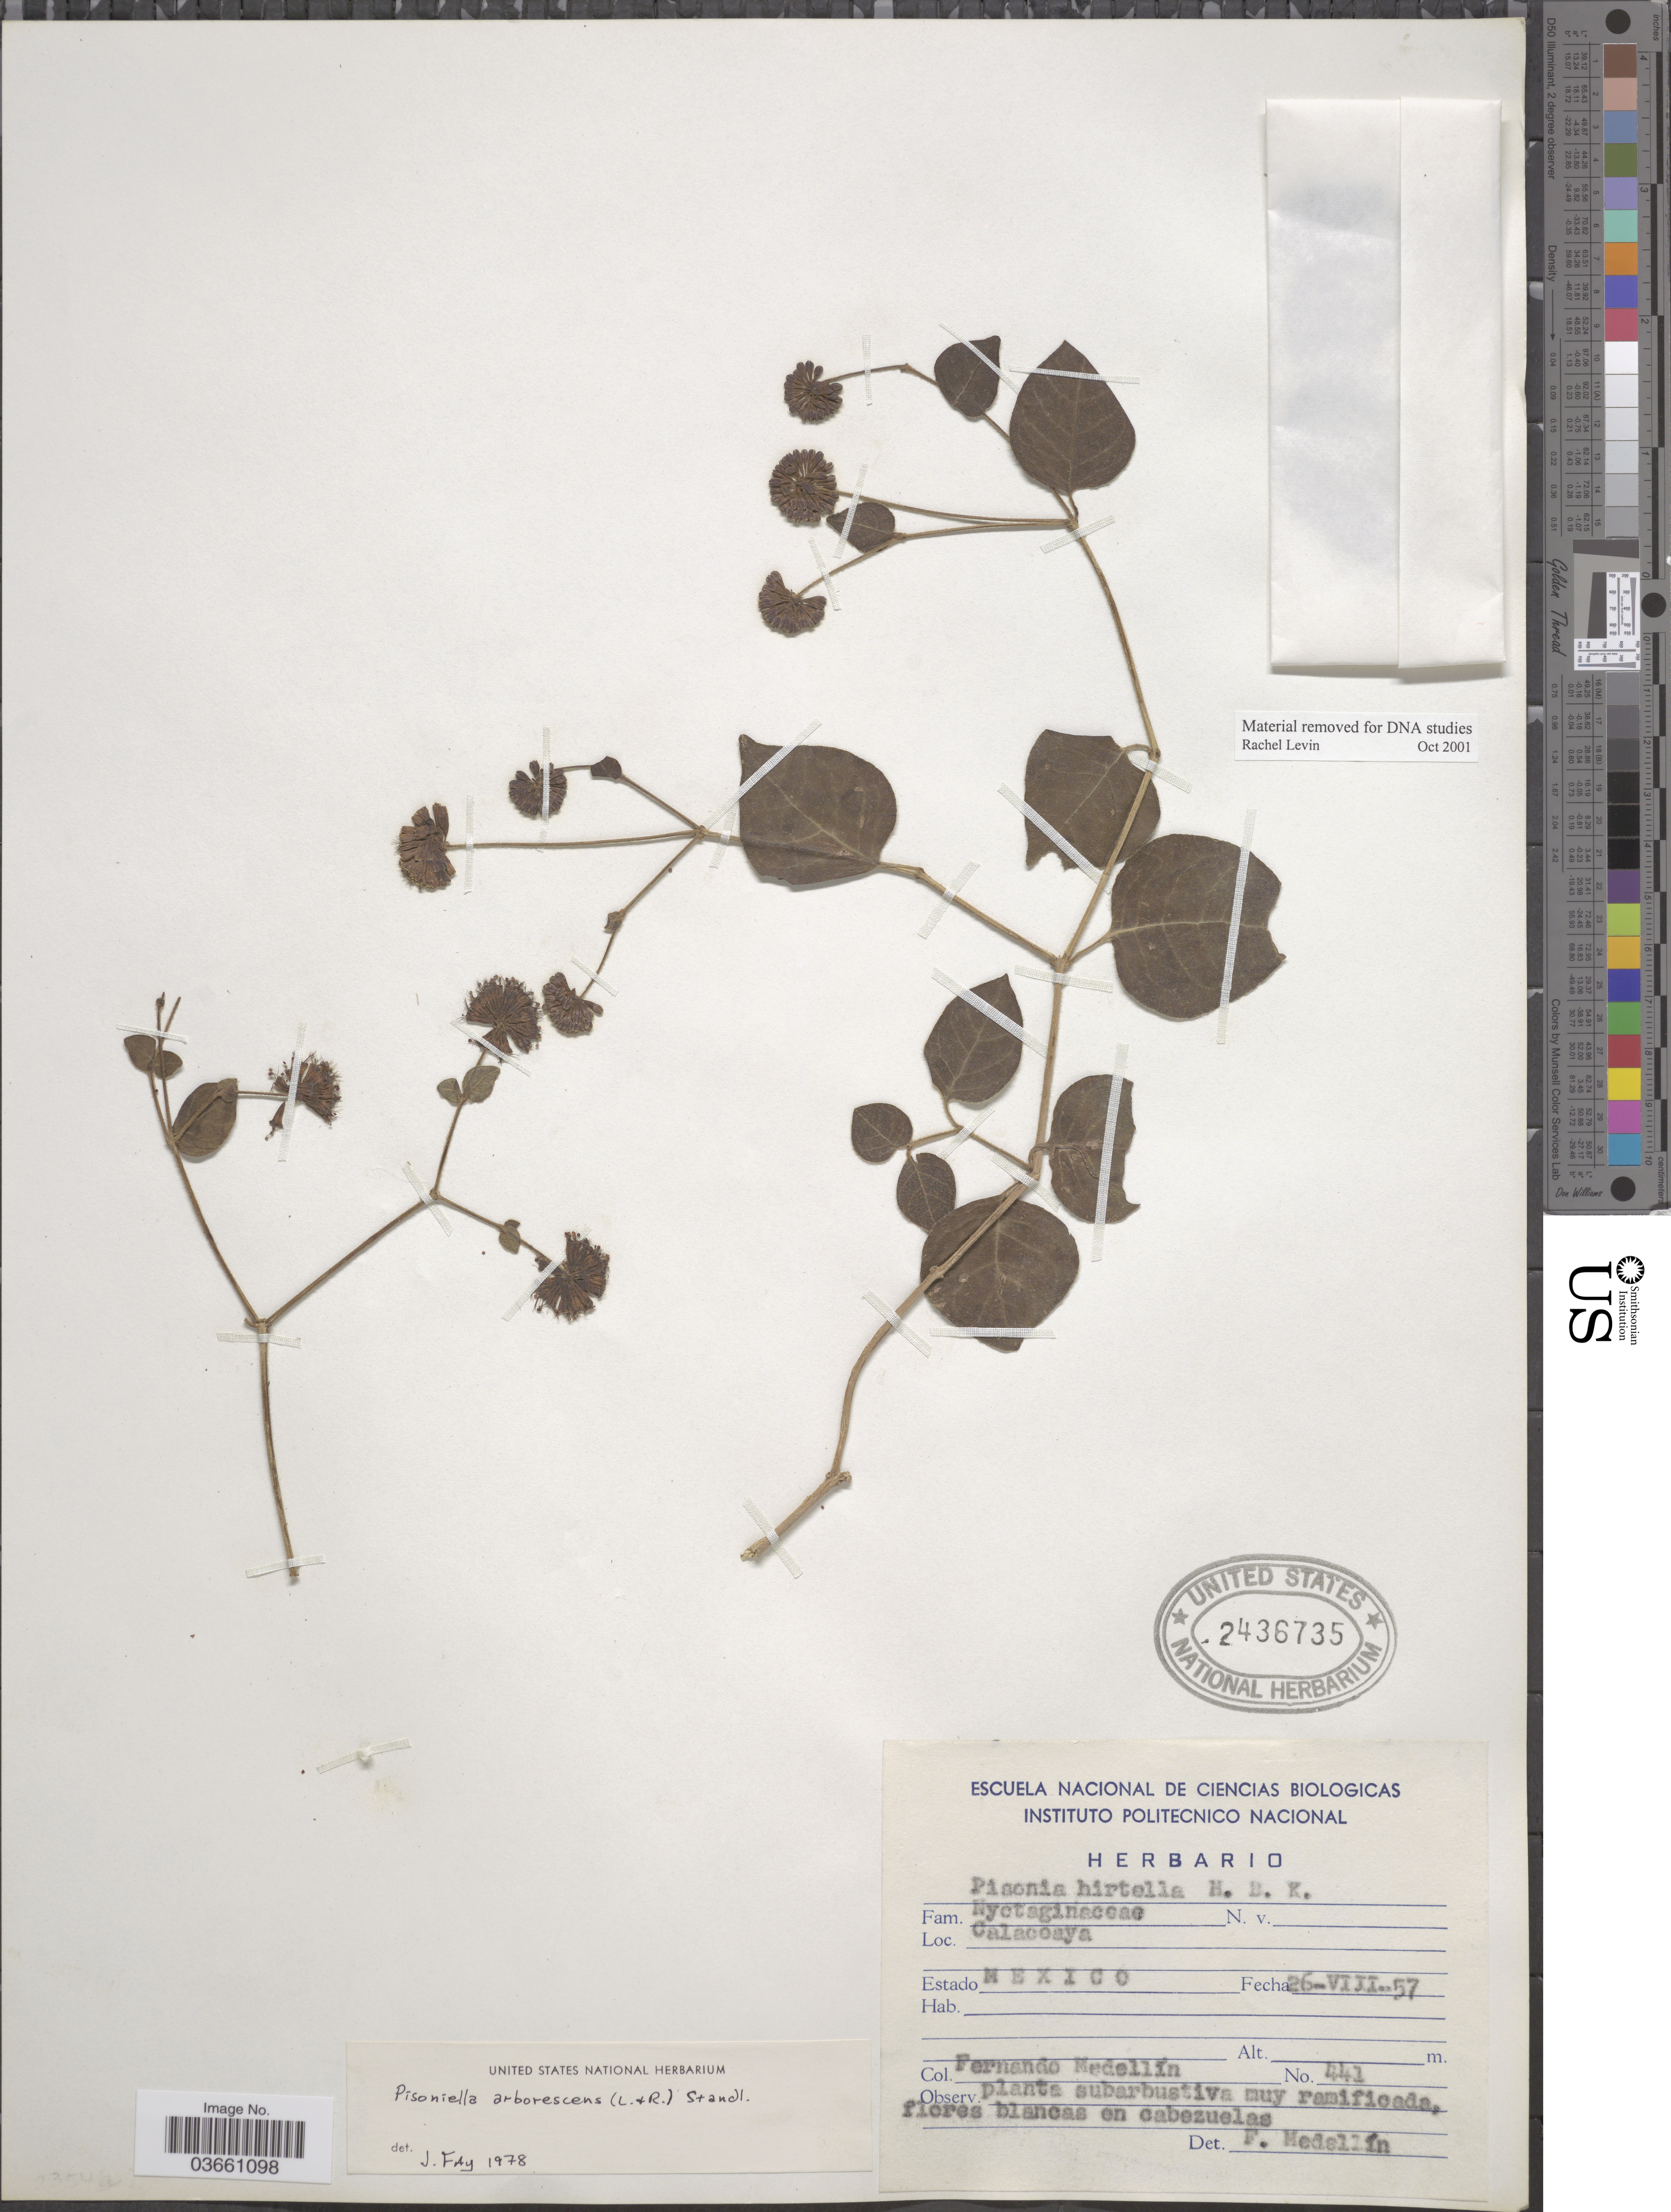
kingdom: Plantae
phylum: Tracheophyta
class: Magnoliopsida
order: Caryophyllales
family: Nyctaginaceae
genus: Pisoniella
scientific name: Pisoniella arborescens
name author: (Lag. & Rodr.) Standl.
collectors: F. Medellin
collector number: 441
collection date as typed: Transcribed d/m/y: 26/8/57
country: Mexico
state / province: México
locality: Calacoaya.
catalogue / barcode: US 2436735